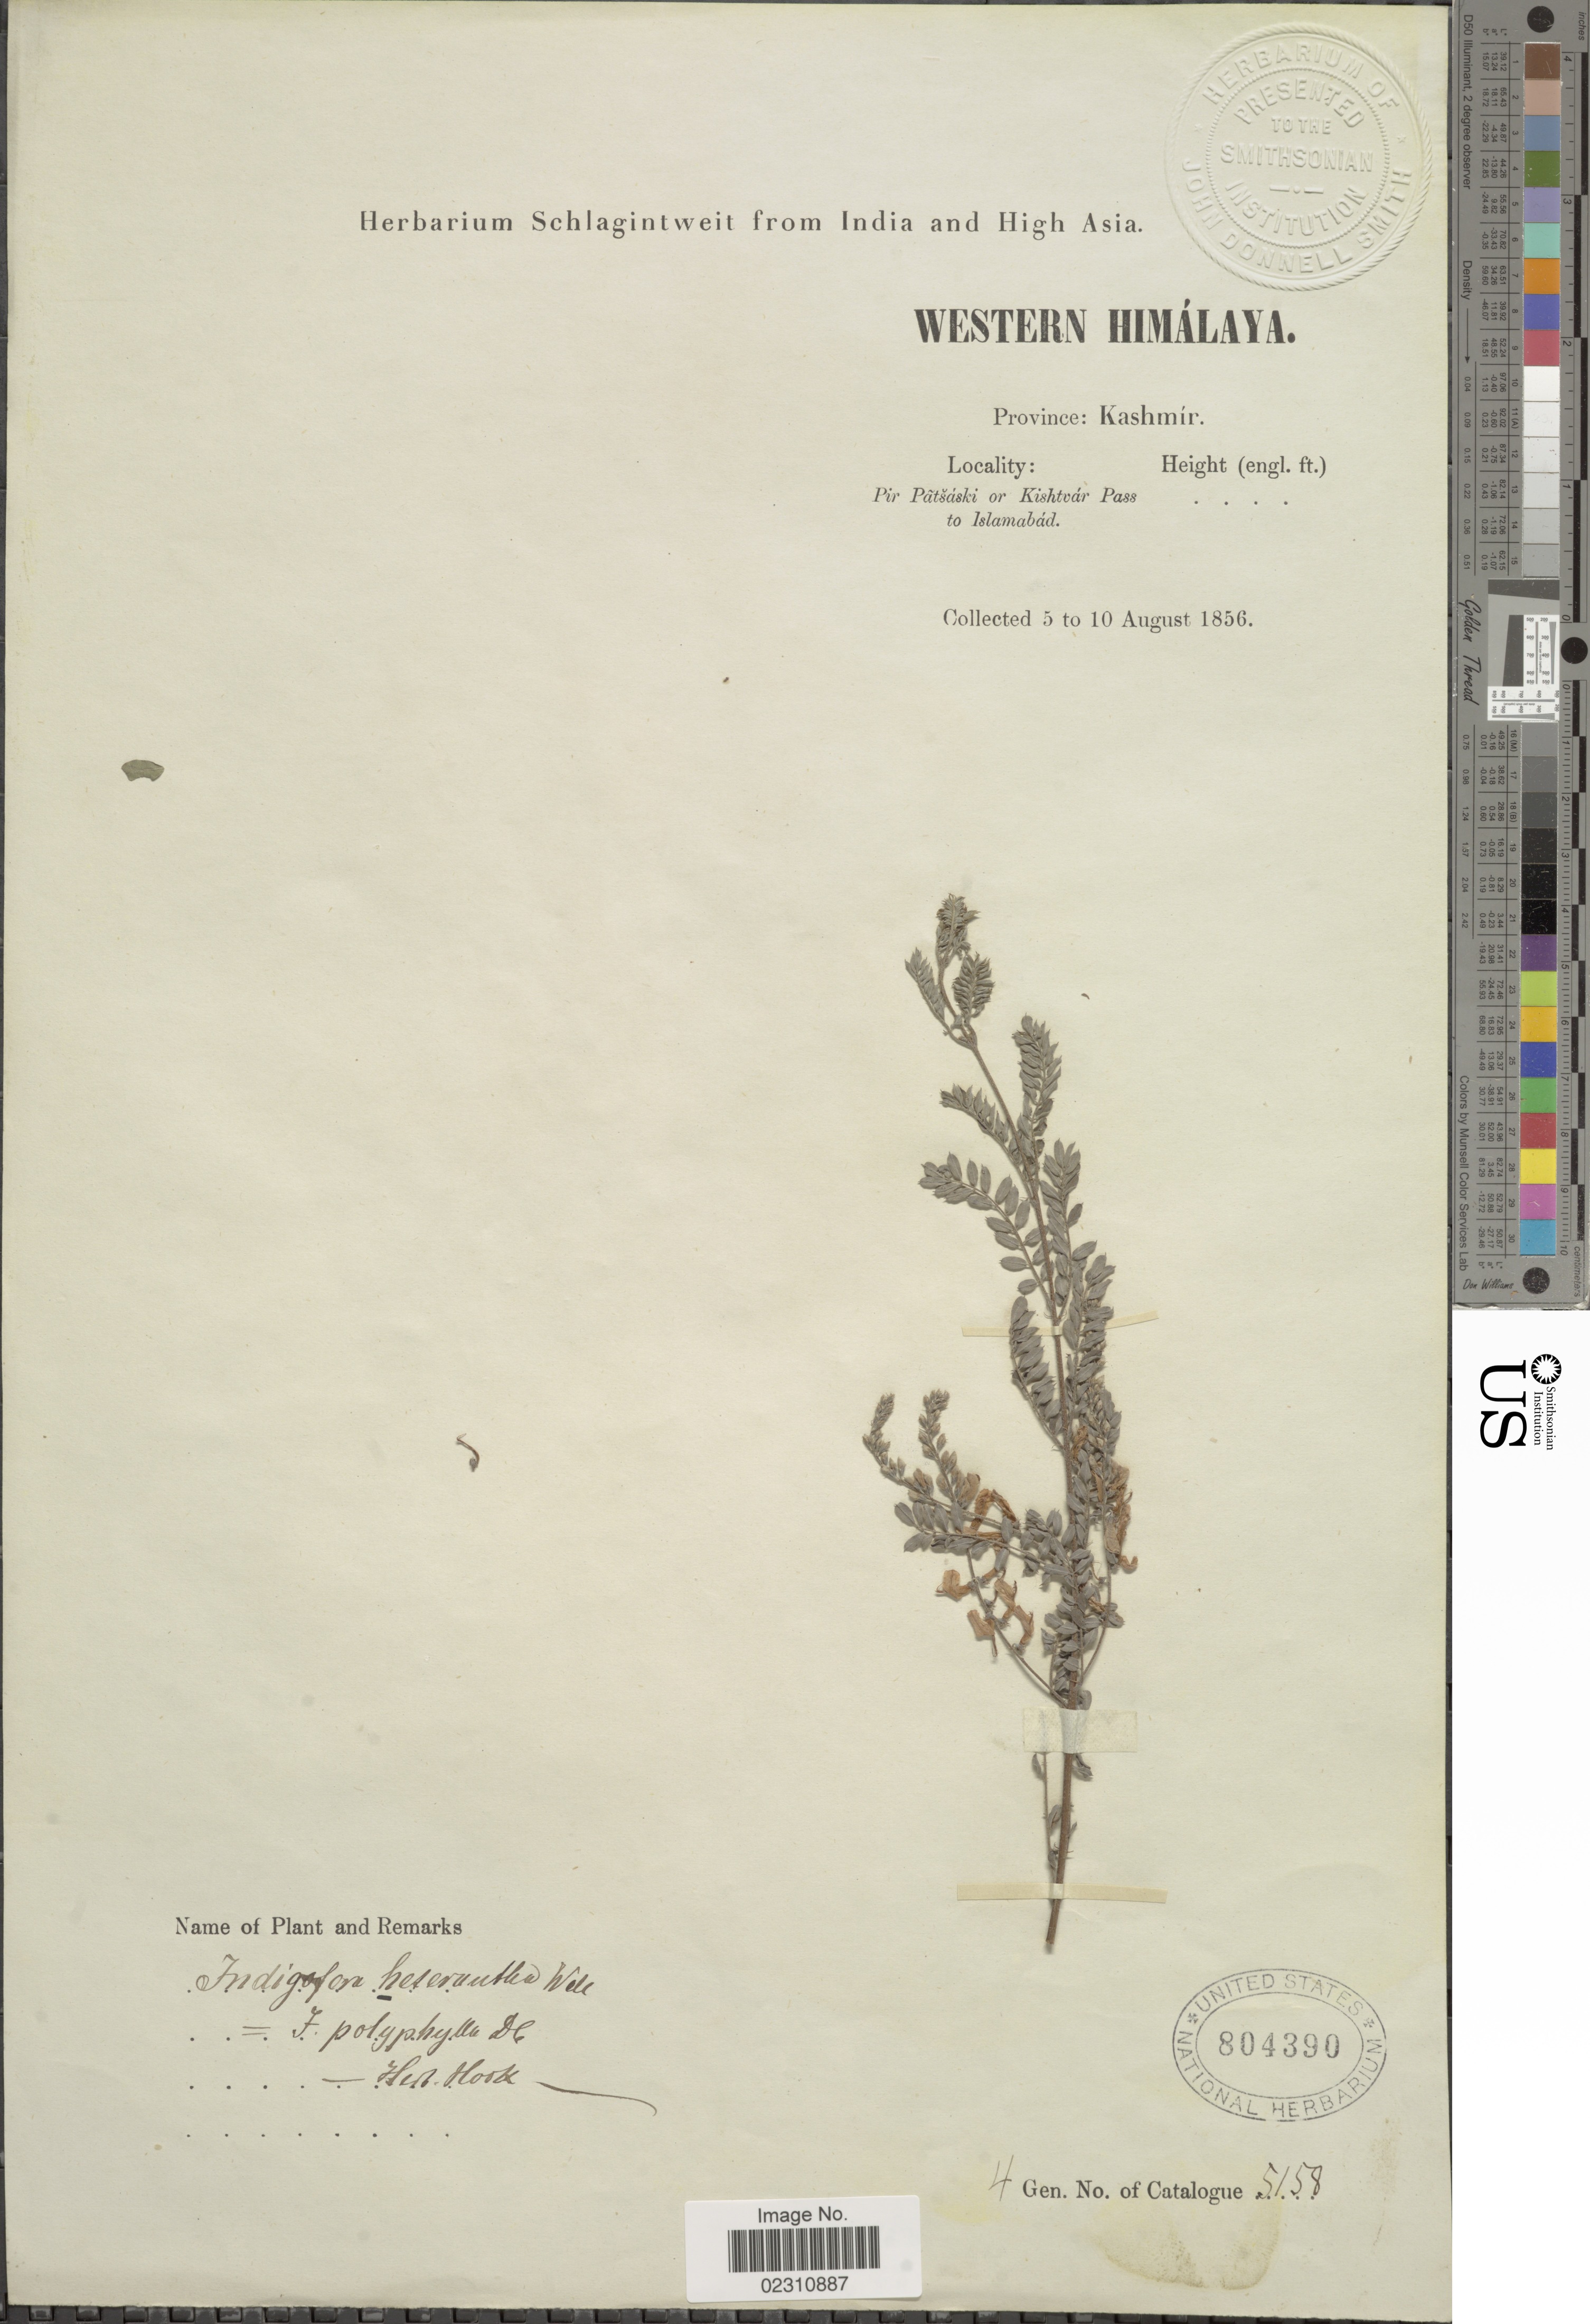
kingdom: Plantae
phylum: Tracheophyta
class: Magnoliopsida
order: Fabales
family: Fabaceae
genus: Indigofera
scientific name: Indigofera gerardiana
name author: Wall.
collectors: ex herb. Schlagintweit from India and High Asia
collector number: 5158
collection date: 1856-08-05/1856-08-10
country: India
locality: Western Himalaya, Province, Pir Patsaki or Kishtvar Pass to Islamabad,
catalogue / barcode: US 804390